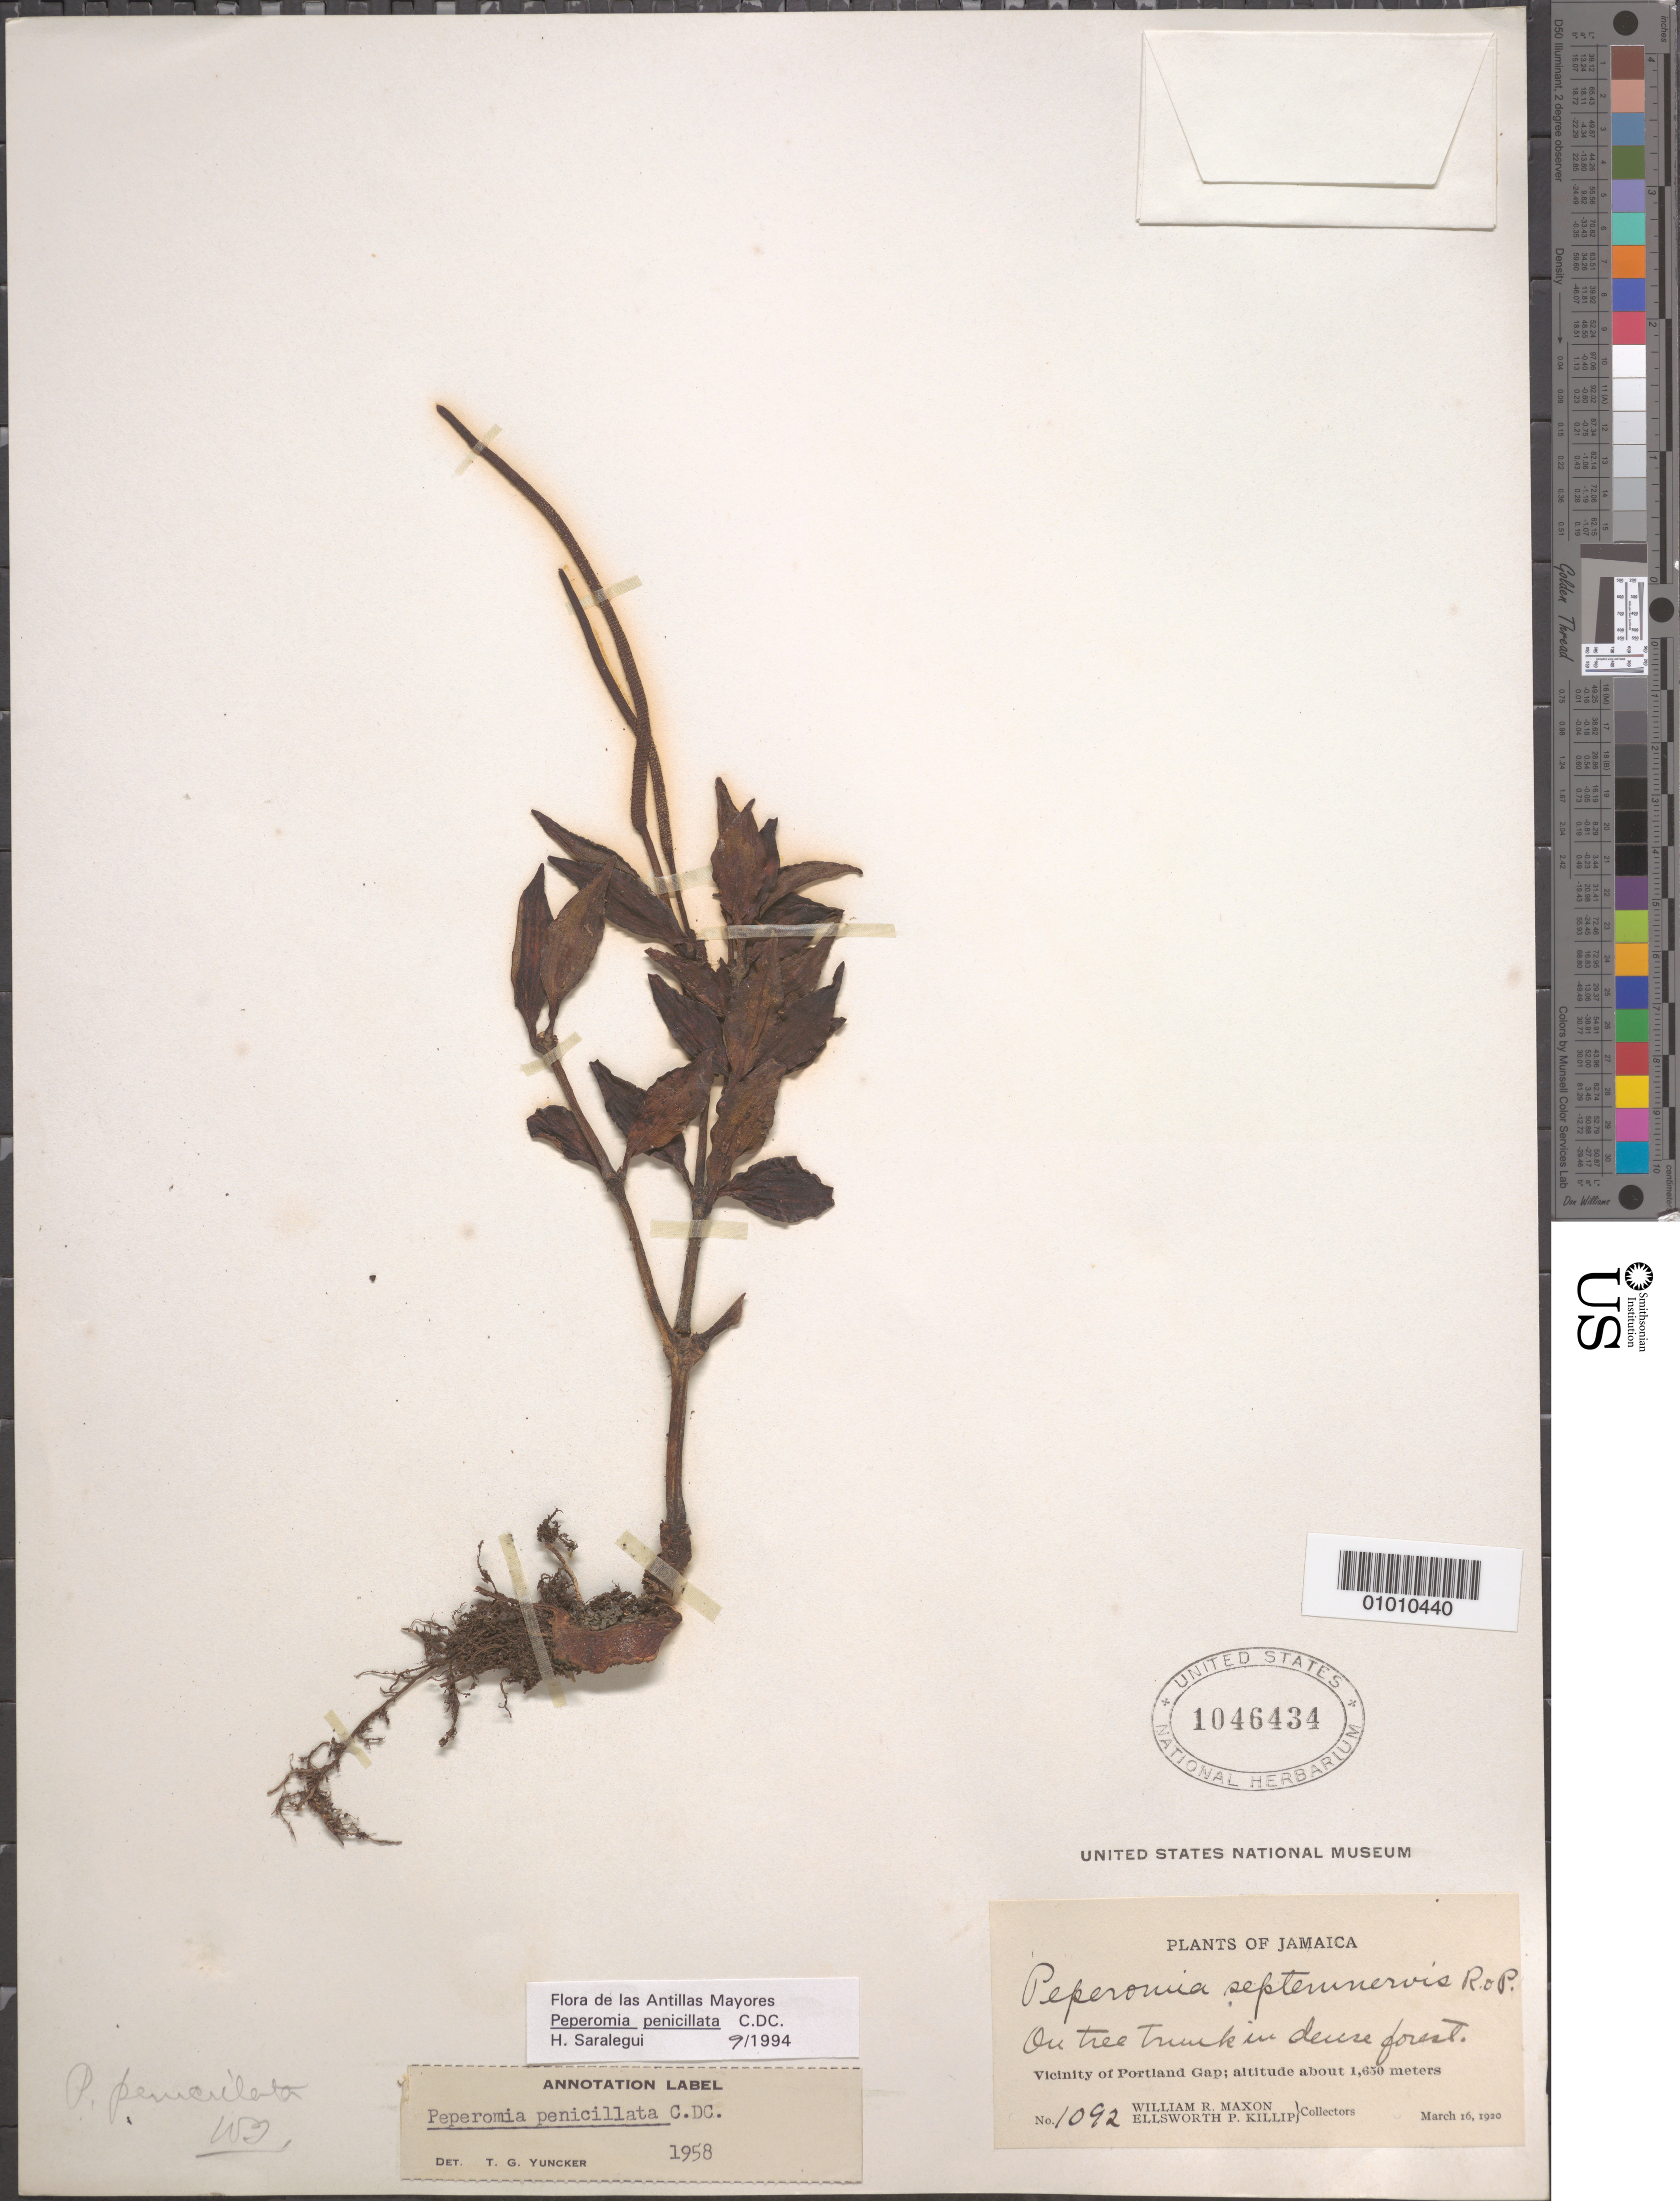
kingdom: Plantae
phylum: Tracheophyta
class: Magnoliopsida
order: Piperales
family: Piperaceae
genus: Peperomia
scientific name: Peperomia penicillata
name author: C. DC.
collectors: W. R. Maxon & E. P. Killip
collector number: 1092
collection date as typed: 16 Mar 1920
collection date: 1920-03-16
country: Jamaica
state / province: Portland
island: Jamaica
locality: On tree trunk in dense forest. Vicinity of Portland Gap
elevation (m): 1650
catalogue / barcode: US 1046434